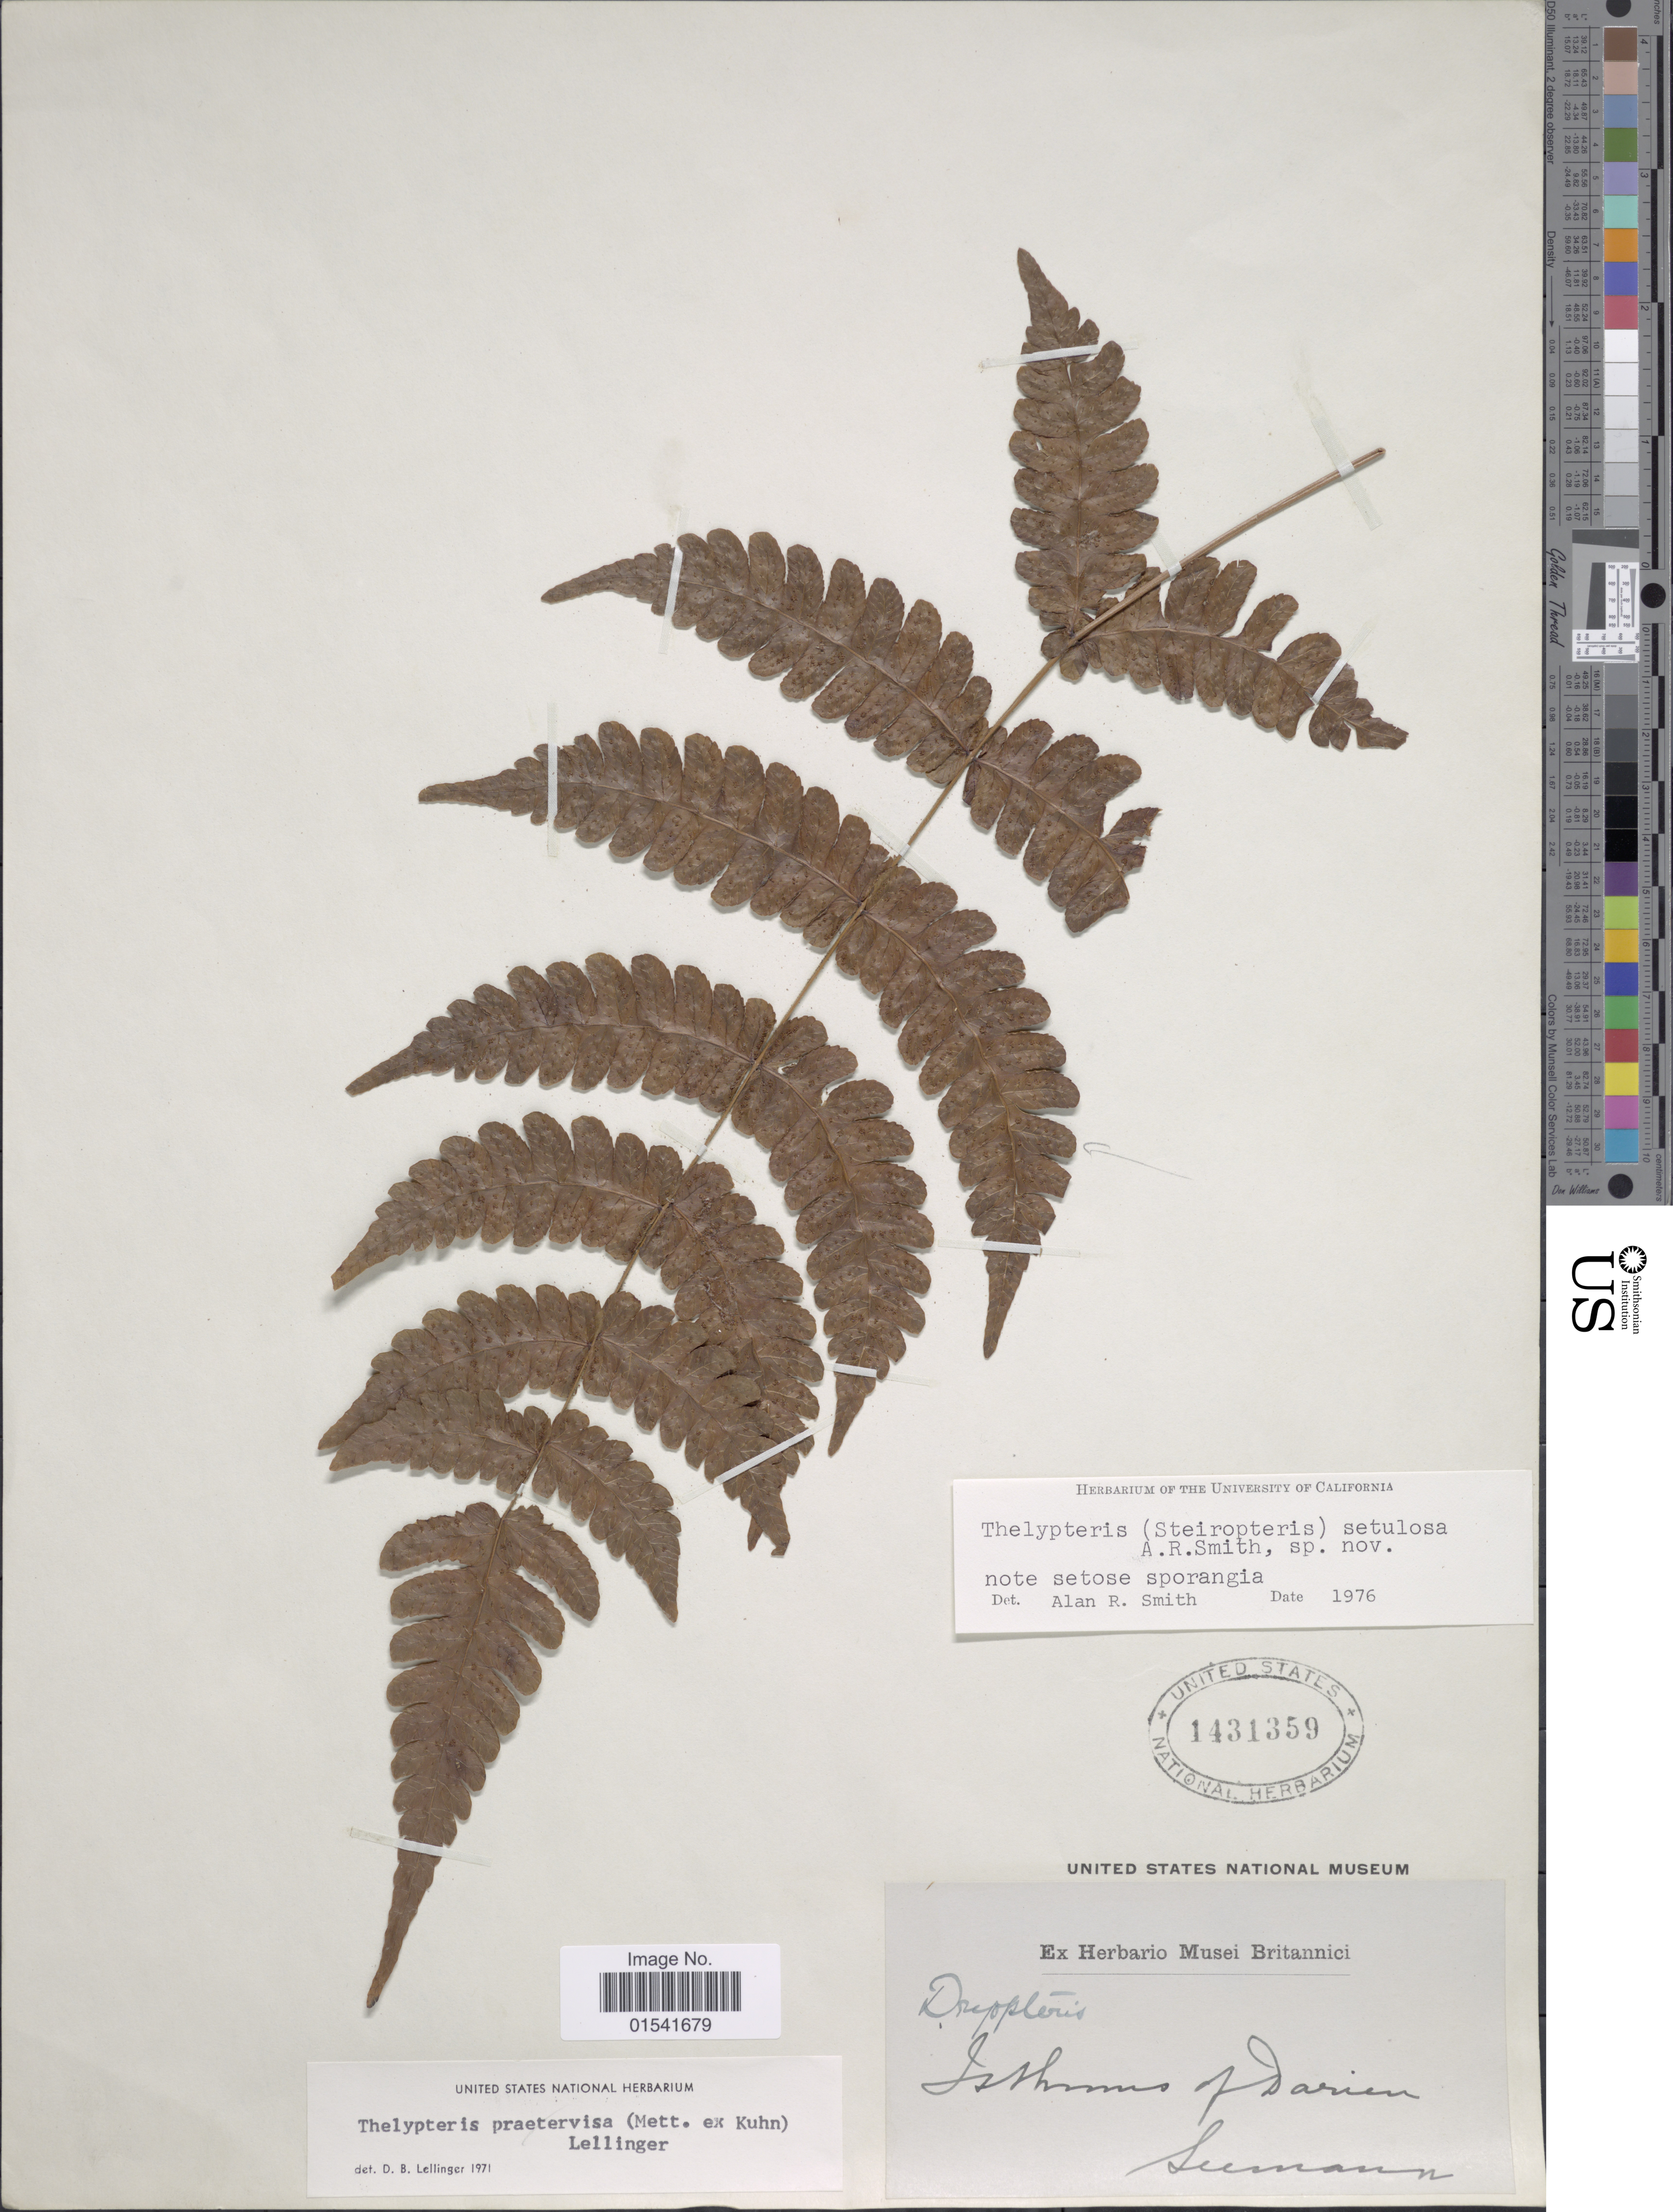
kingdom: Plantae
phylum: Tracheophyta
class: Polypodiopsida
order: Polypodiales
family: Thelypteridaceae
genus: Steiropteris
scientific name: Steiropteris setulosa (A.R. Sm.) comb. nov., ined. 2015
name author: (A.R. Sm.)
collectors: Seeman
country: Panama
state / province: Darién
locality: Isthmus of Darien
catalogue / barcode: US 1431359